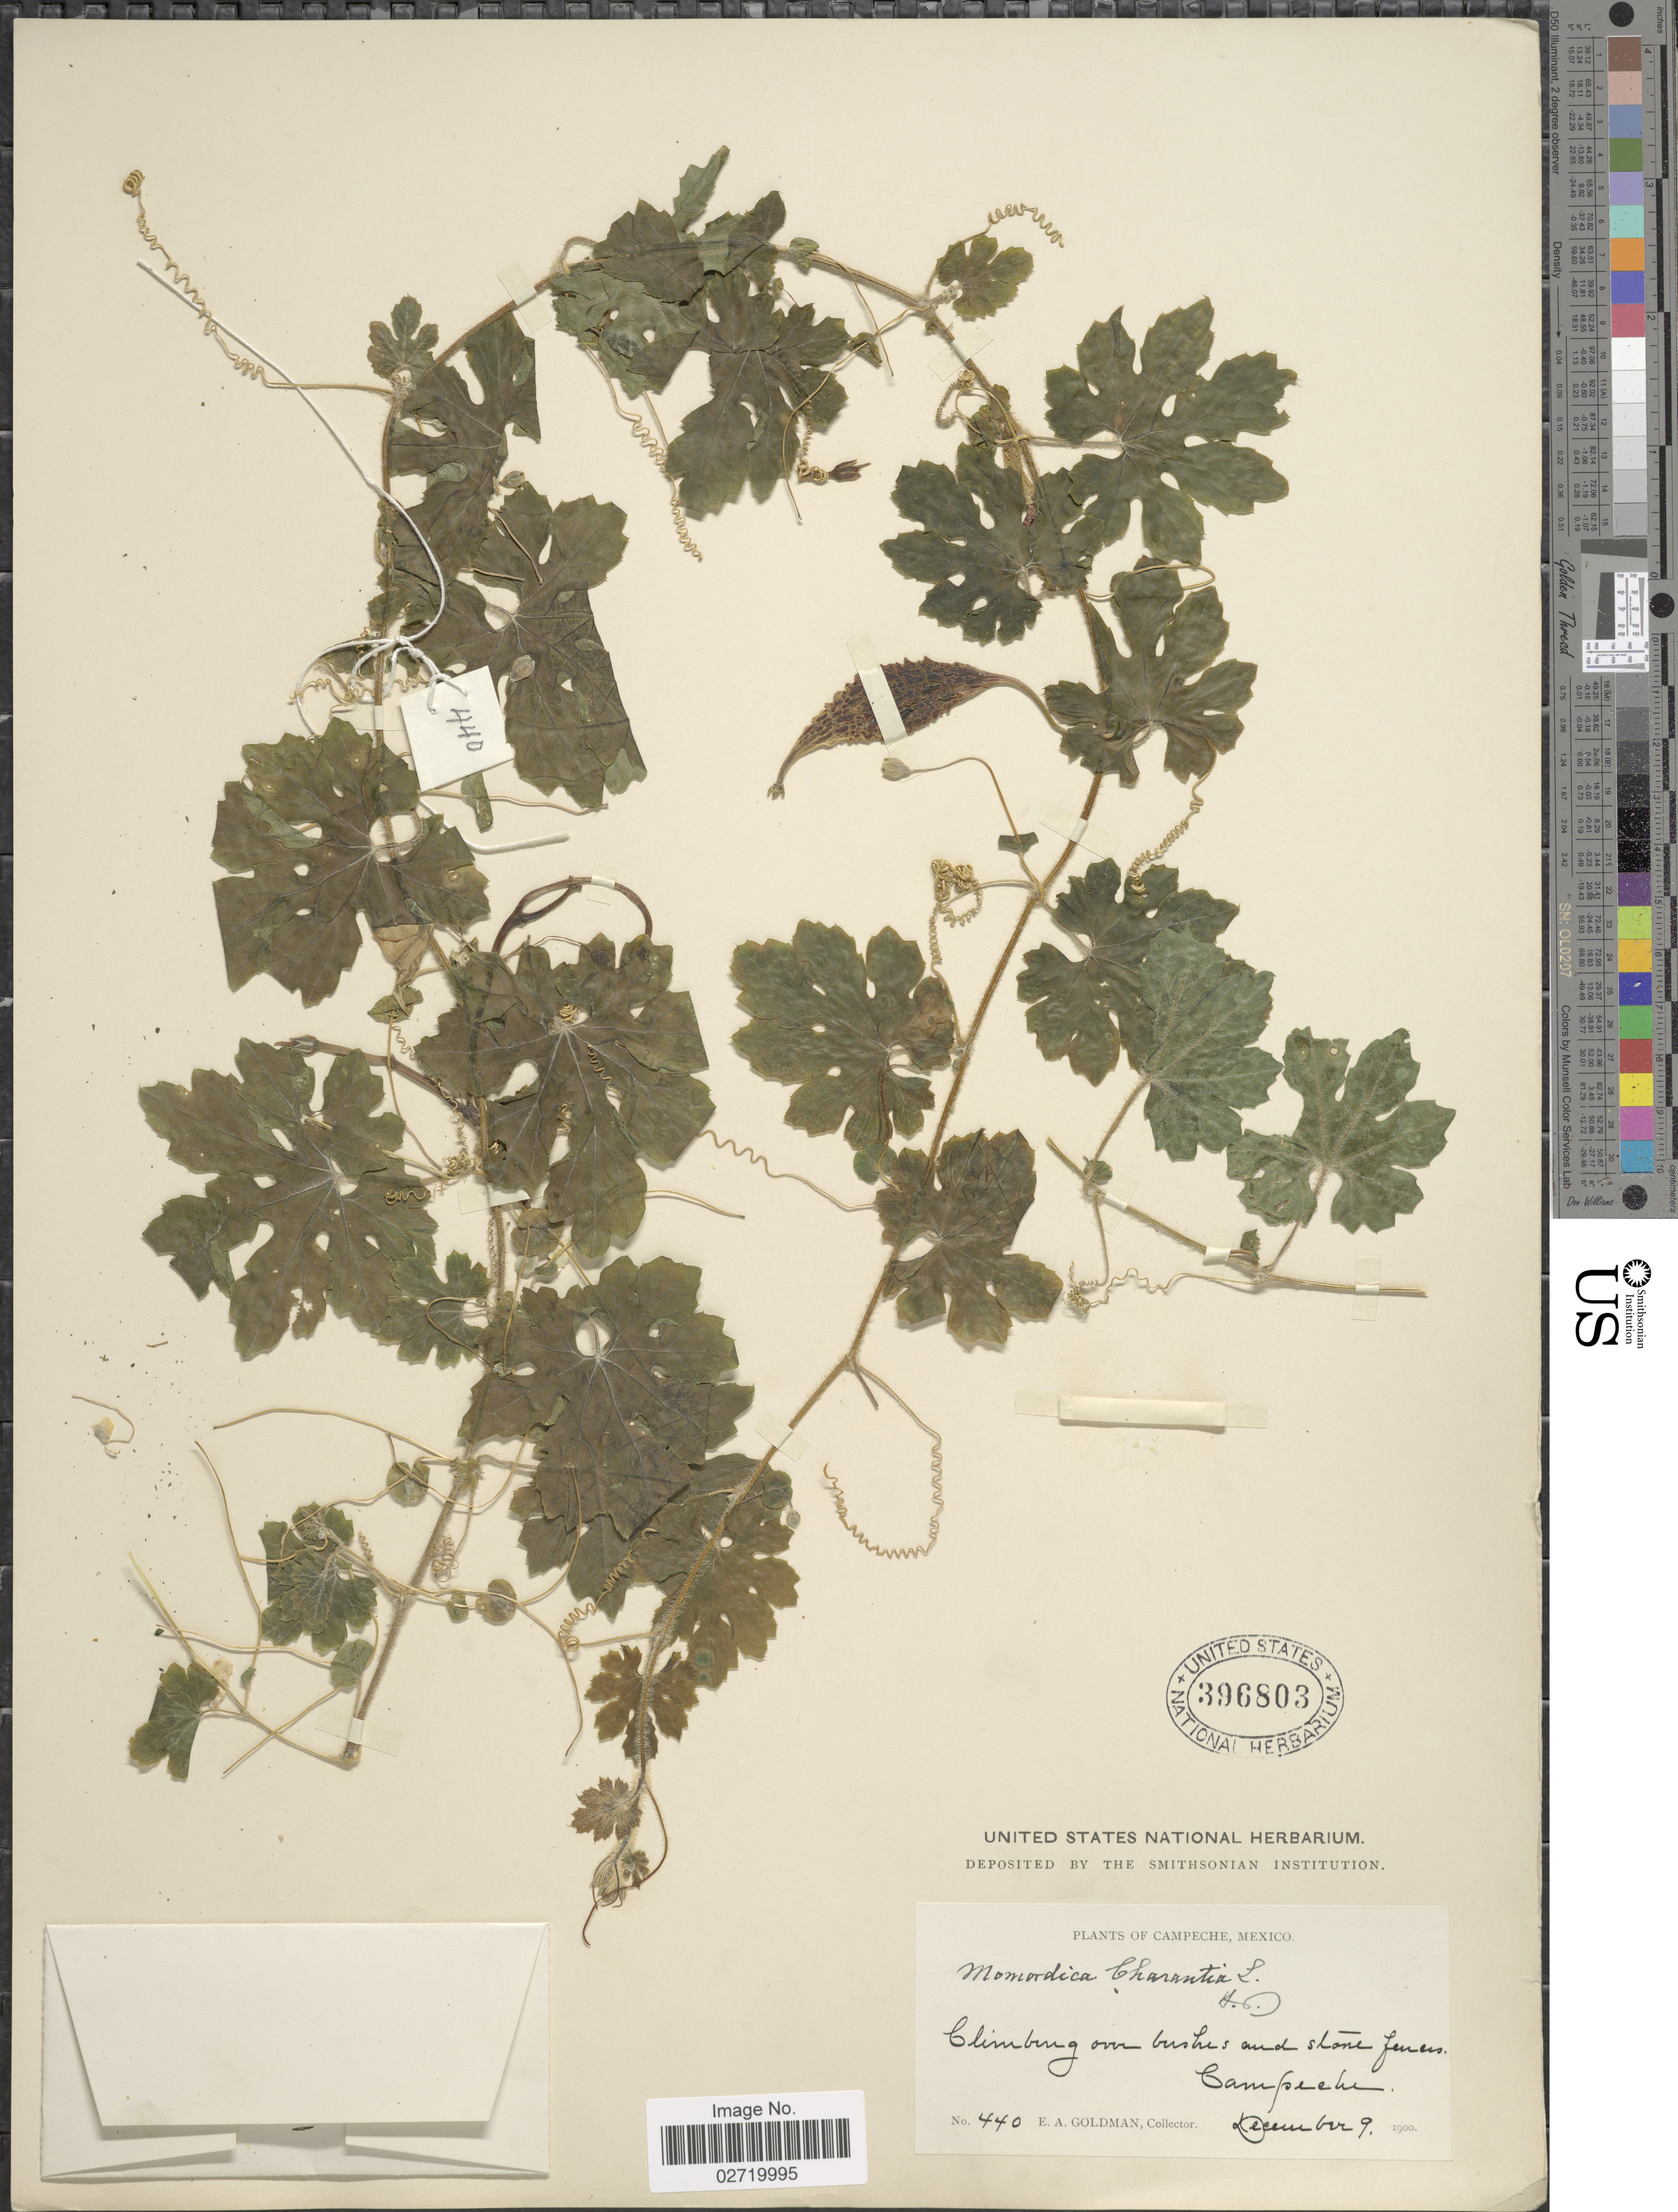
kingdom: Plantae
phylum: Tracheophyta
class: Magnoliopsida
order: Cucurbitales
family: Cucurbitaceae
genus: Momordica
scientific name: Momordica charantia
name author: L.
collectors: E. A. Goldman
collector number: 440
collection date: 1900-12-09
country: Mexico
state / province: Campeche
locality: Campeche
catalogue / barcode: US 396803